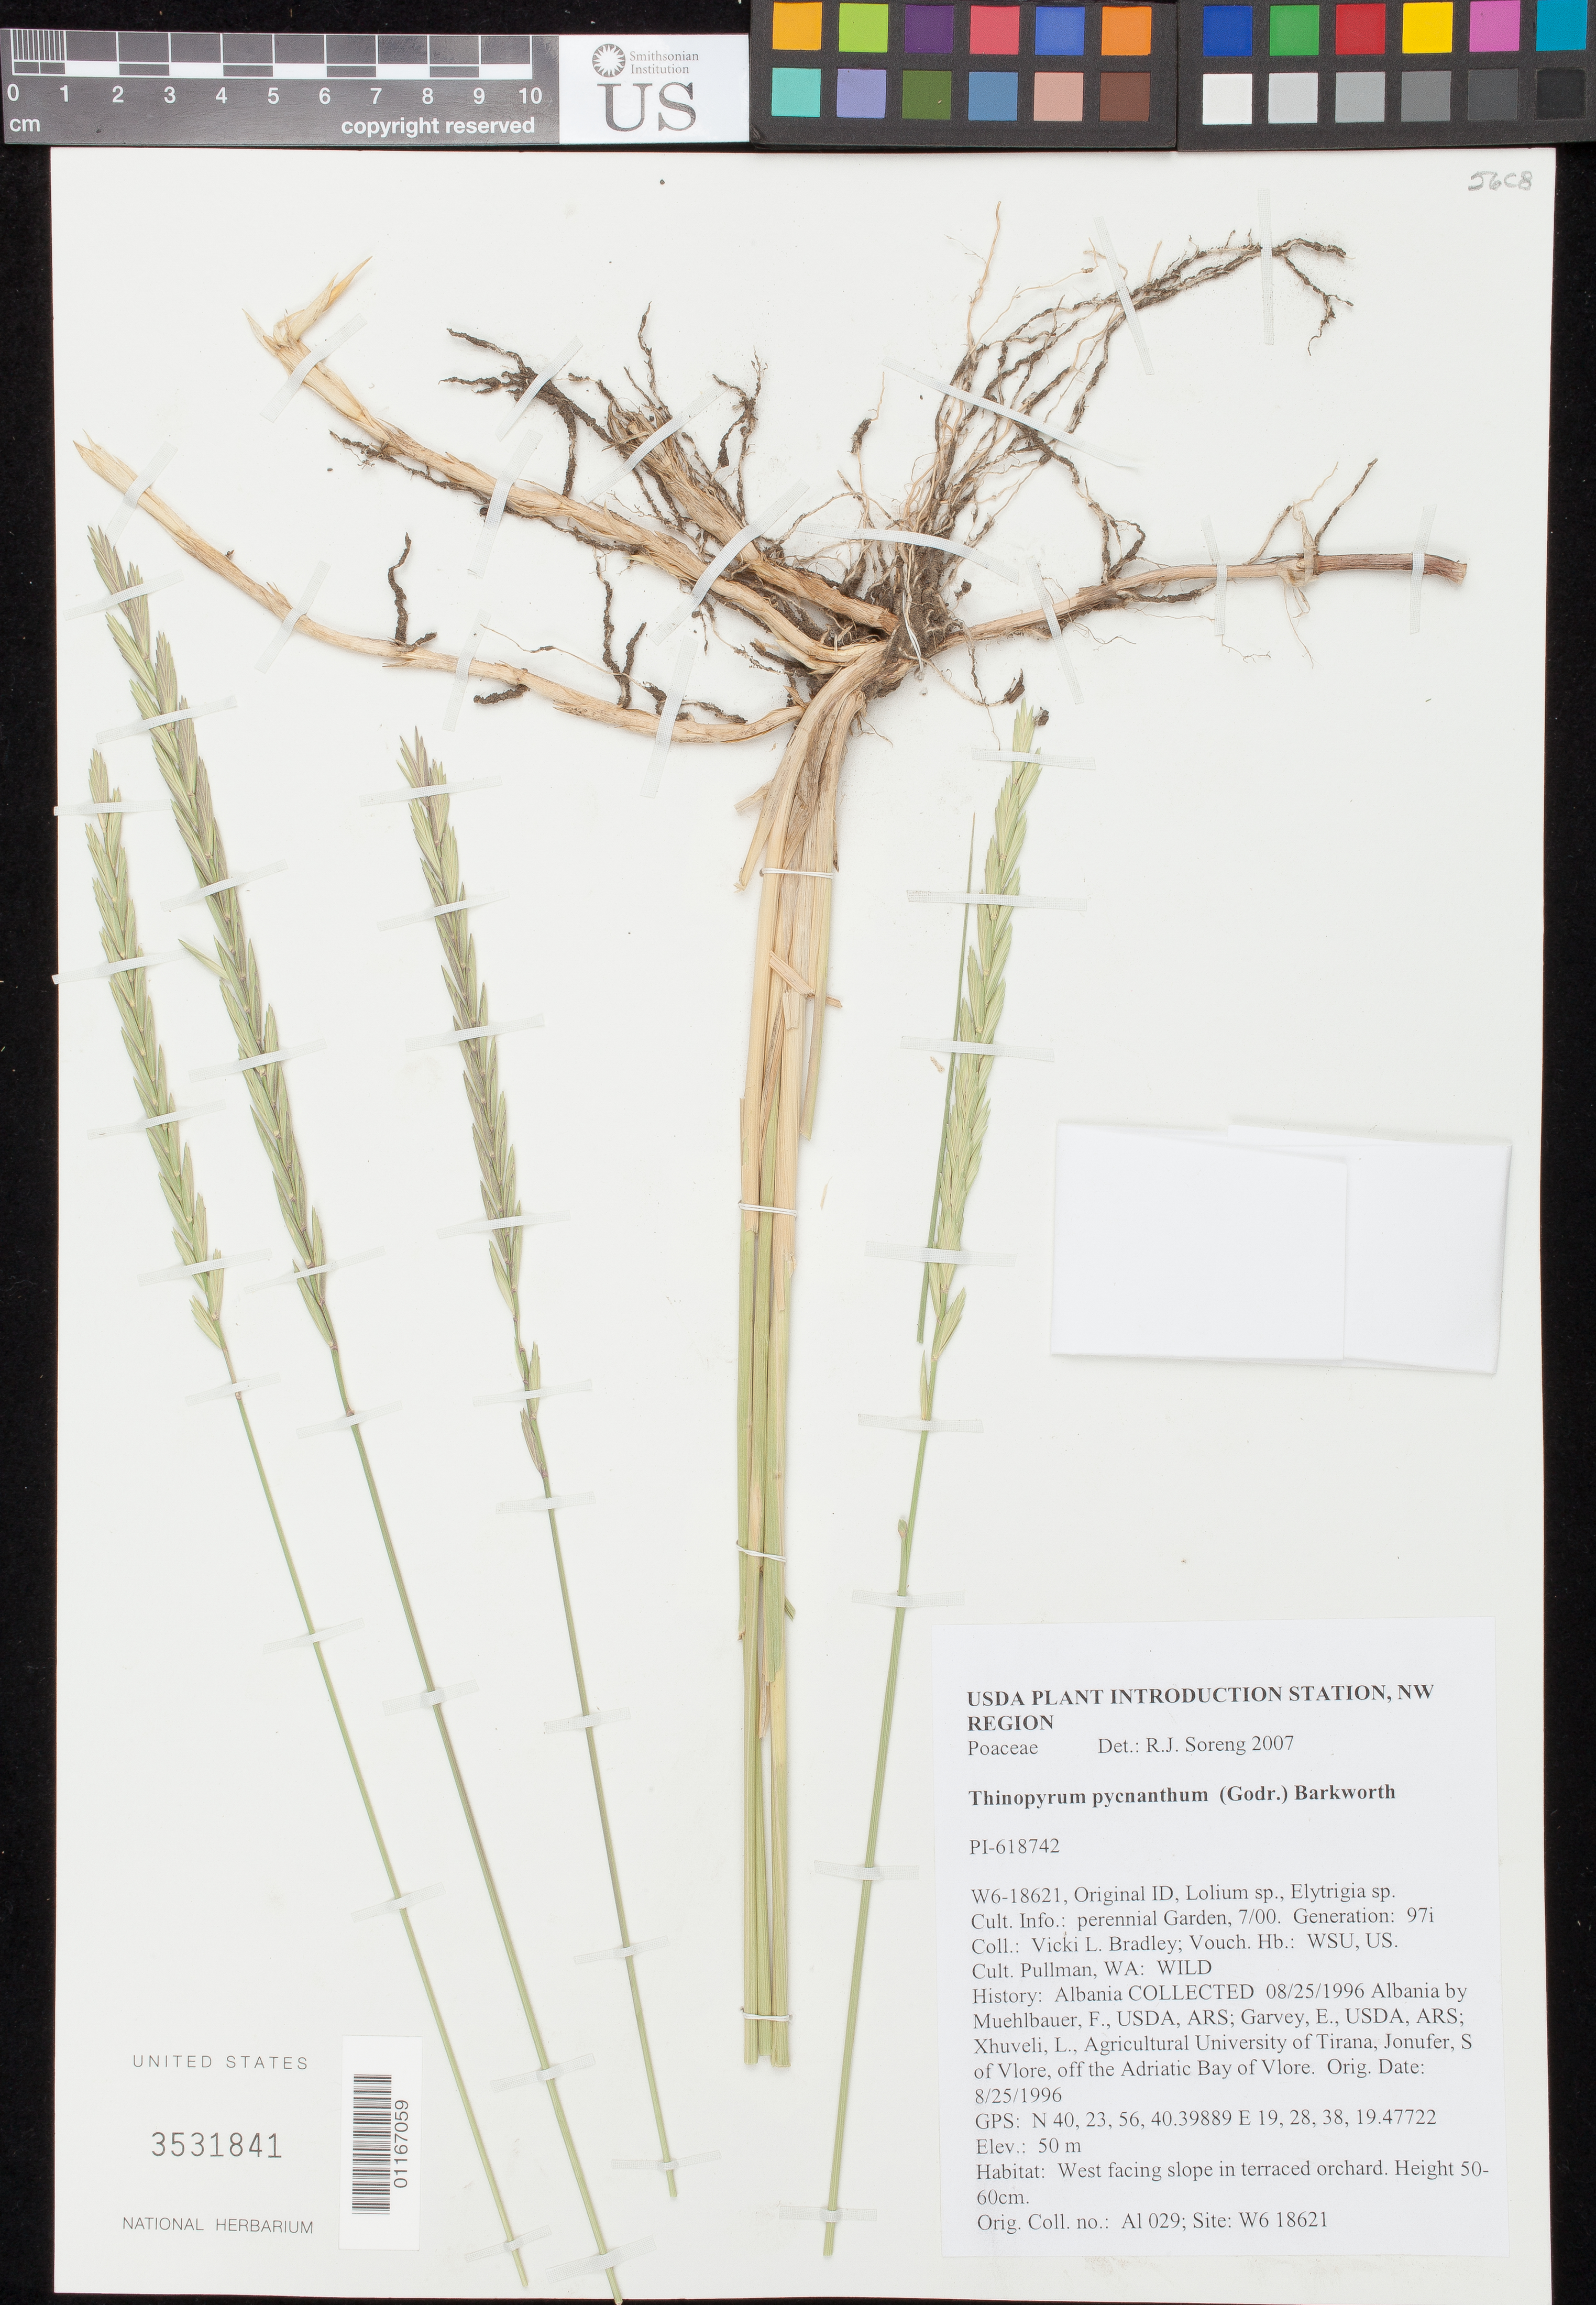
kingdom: Plantae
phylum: Tracheophyta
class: Liliopsida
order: Poales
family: Poaceae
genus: Thinopyrum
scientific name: Thinopyrum pycnanthum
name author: (Godr.) Barkworth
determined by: Soreng, Robert J., Research Associate (BOT), Smithsonian Institution - National Museum of Natural History (UNITED STATES)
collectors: V. Bradley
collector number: AL 029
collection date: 1996-08-25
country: Albania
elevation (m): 50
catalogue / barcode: US 3531841